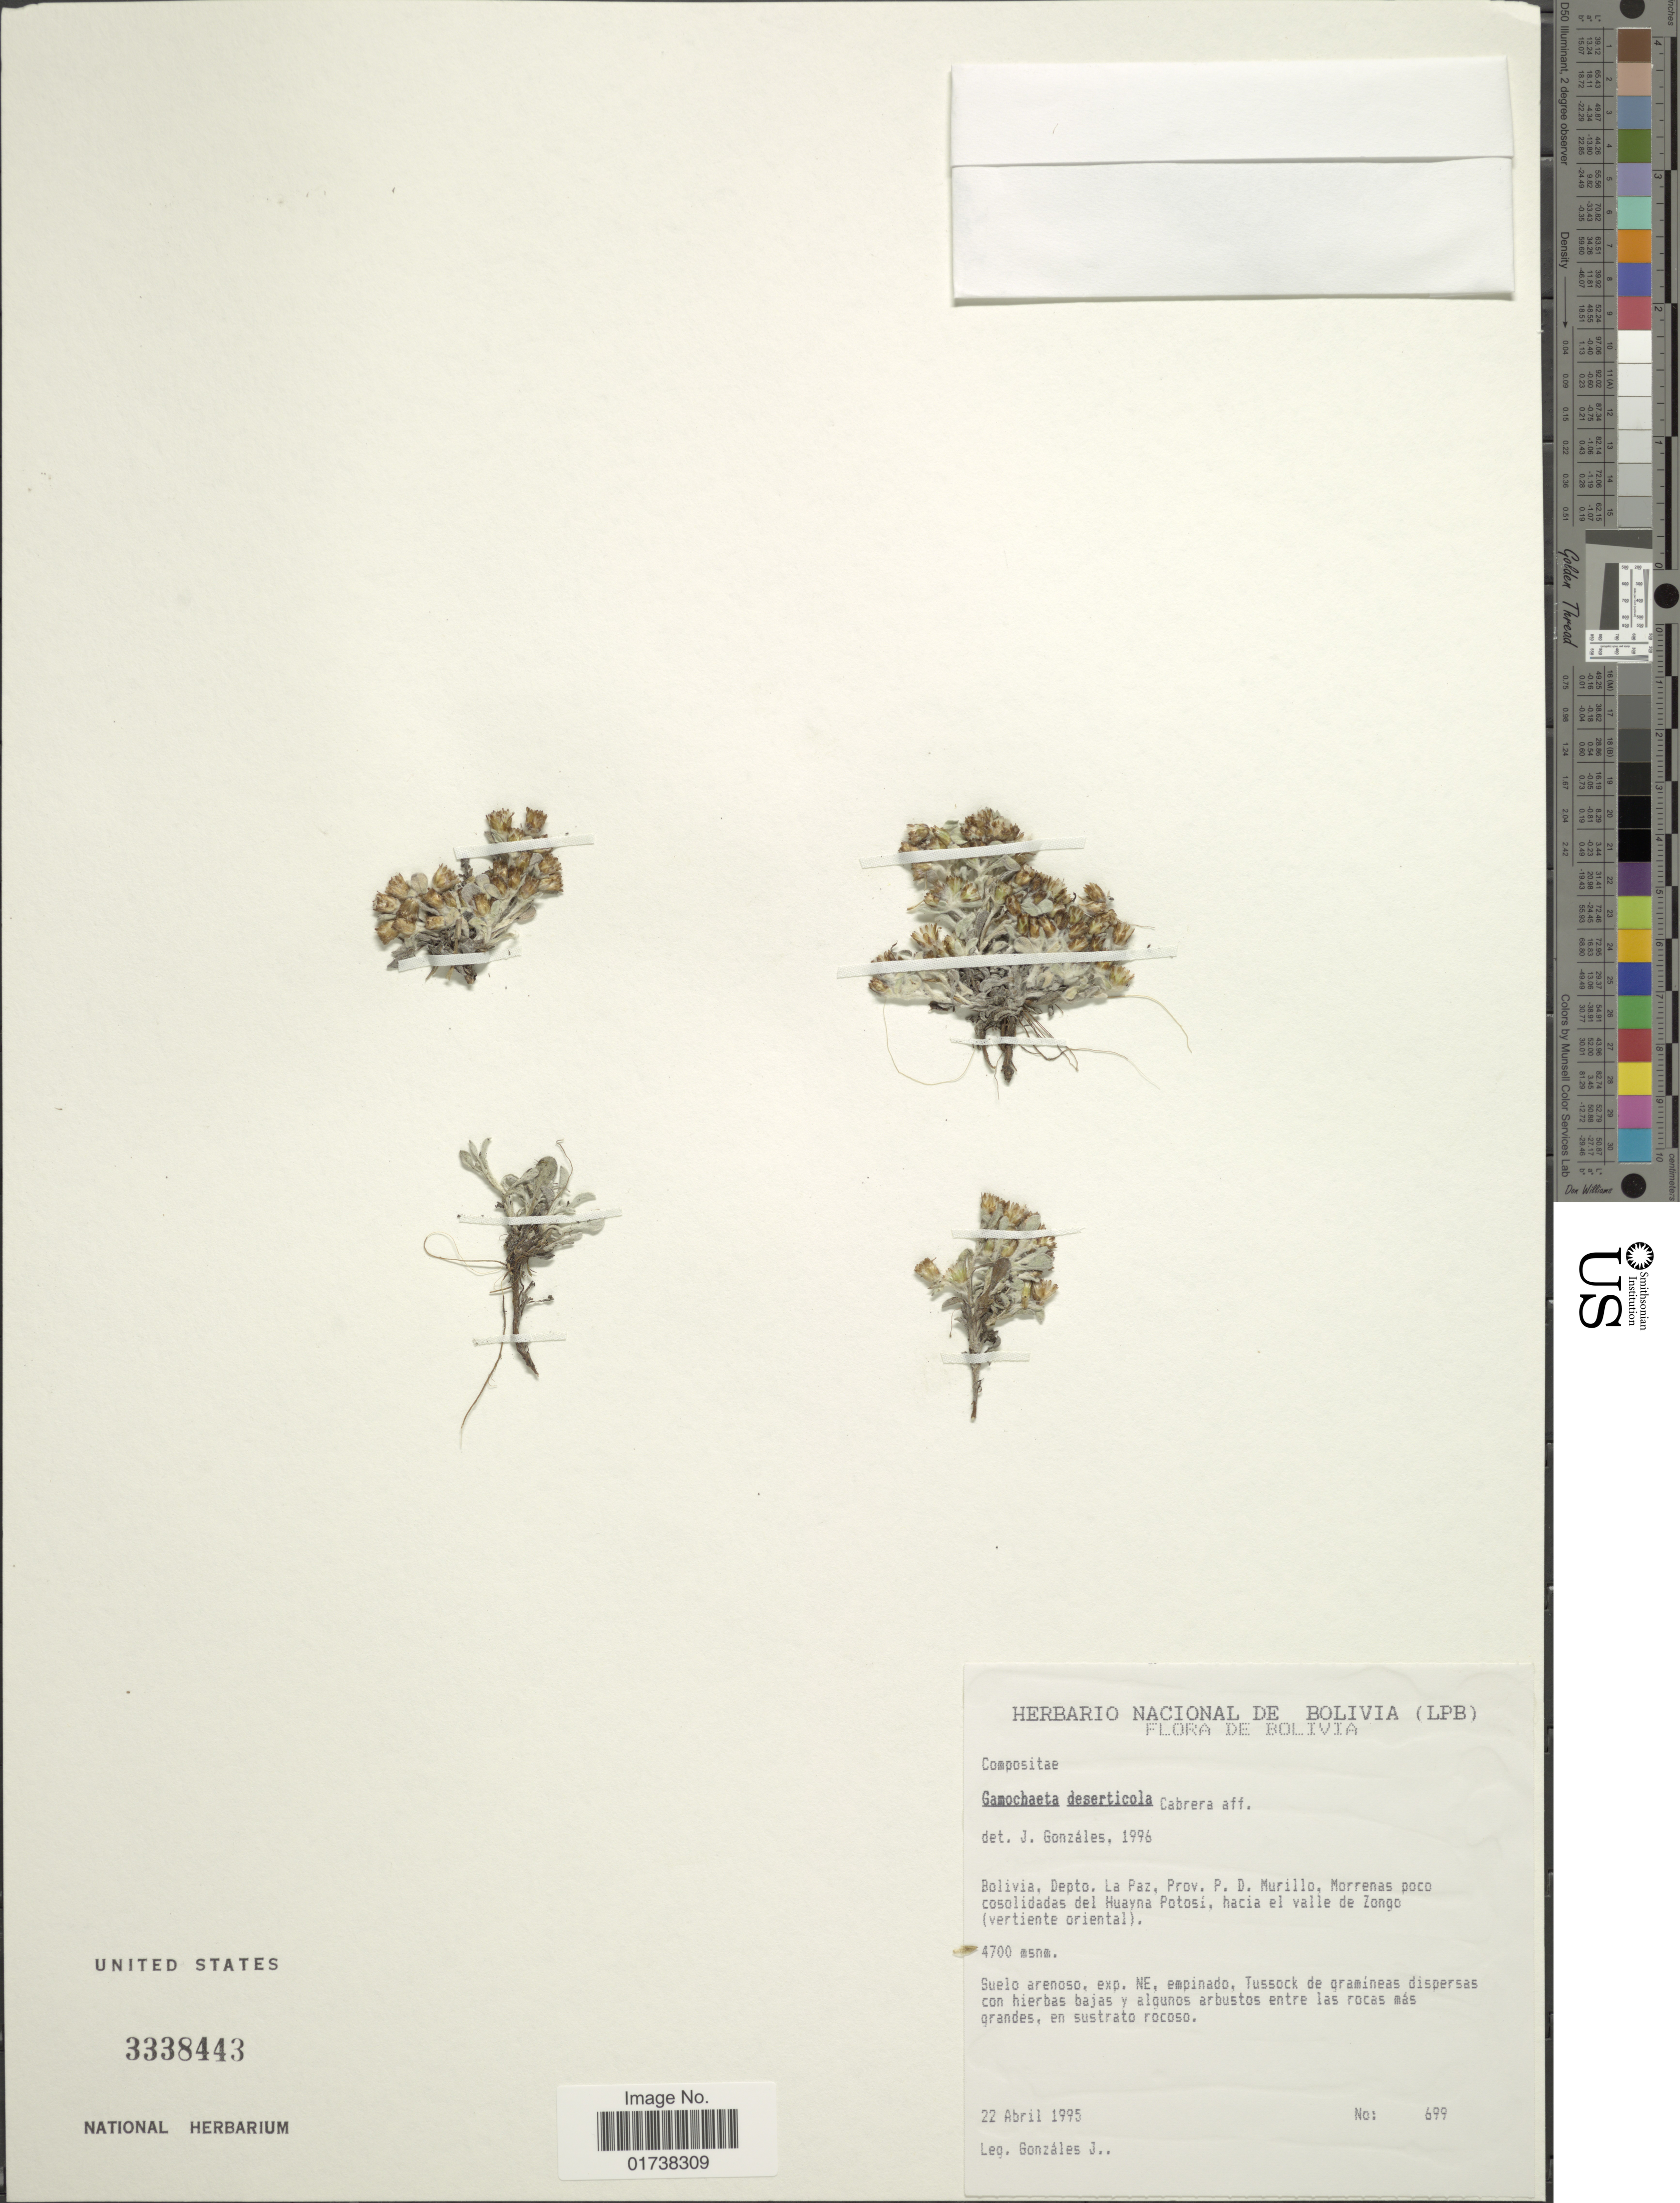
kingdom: Plantae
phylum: Tracheophyta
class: Magnoliopsida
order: Asterales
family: Asteraceae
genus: Gamochaeta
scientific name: Gamochaeta deserticola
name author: Cabrera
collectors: J. Gonzales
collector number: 699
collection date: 1995-04-22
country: Bolivia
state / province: La Paz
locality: Depto. La Paz, Prov. P.D. Murillo, Morrenas poco cosolidadas del Huayna Potosi, hacia el vakke de Zongo (vertiente oriental)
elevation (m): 4700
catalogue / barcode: US 3338443